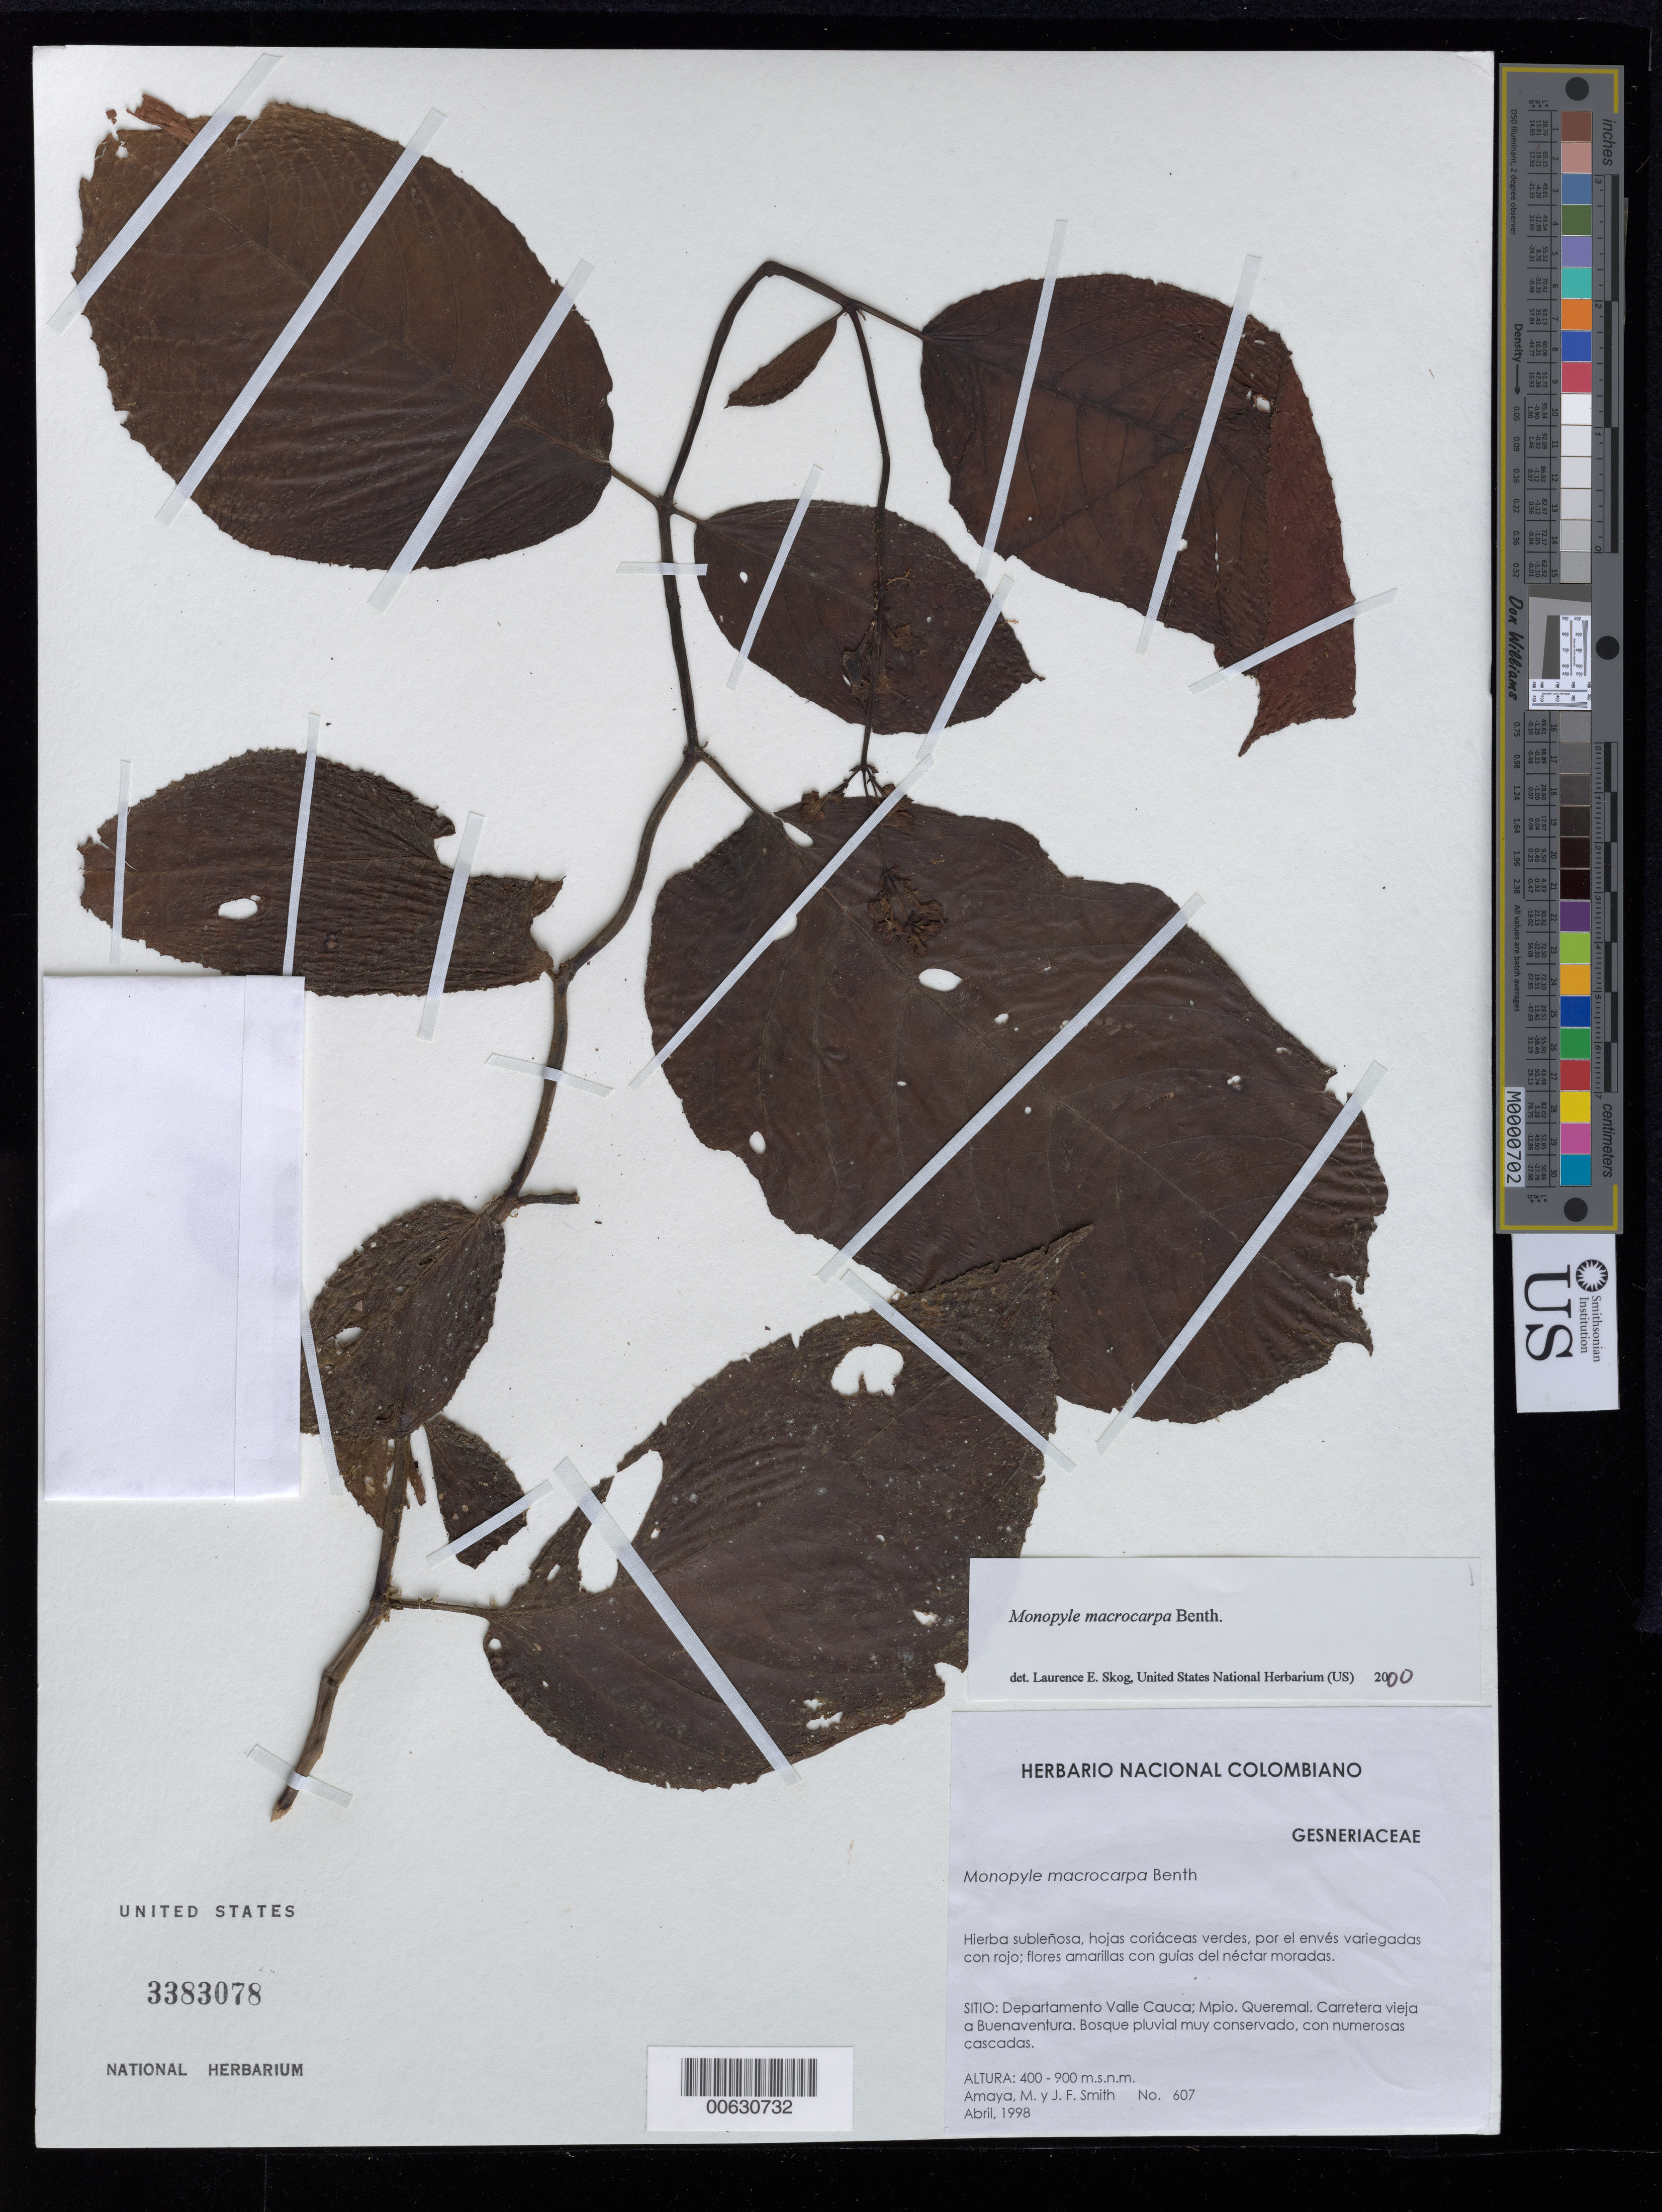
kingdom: Plantae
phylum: Tracheophyta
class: Magnoliopsida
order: Lamiales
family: Gesneriaceae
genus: Monopyle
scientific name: Monopyle macrocarpa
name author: Benth.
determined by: Skog, Laurence E.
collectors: M. Amaya & J. F. Smith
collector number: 607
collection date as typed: Apr 1998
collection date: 1998-04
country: Colombia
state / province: Valle del Cauca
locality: Mpio. Queremal. Carretera vieja a Buenaventura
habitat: Bosque pluvial muy conservado, con numerosas cascadas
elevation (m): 400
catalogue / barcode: US 3383078